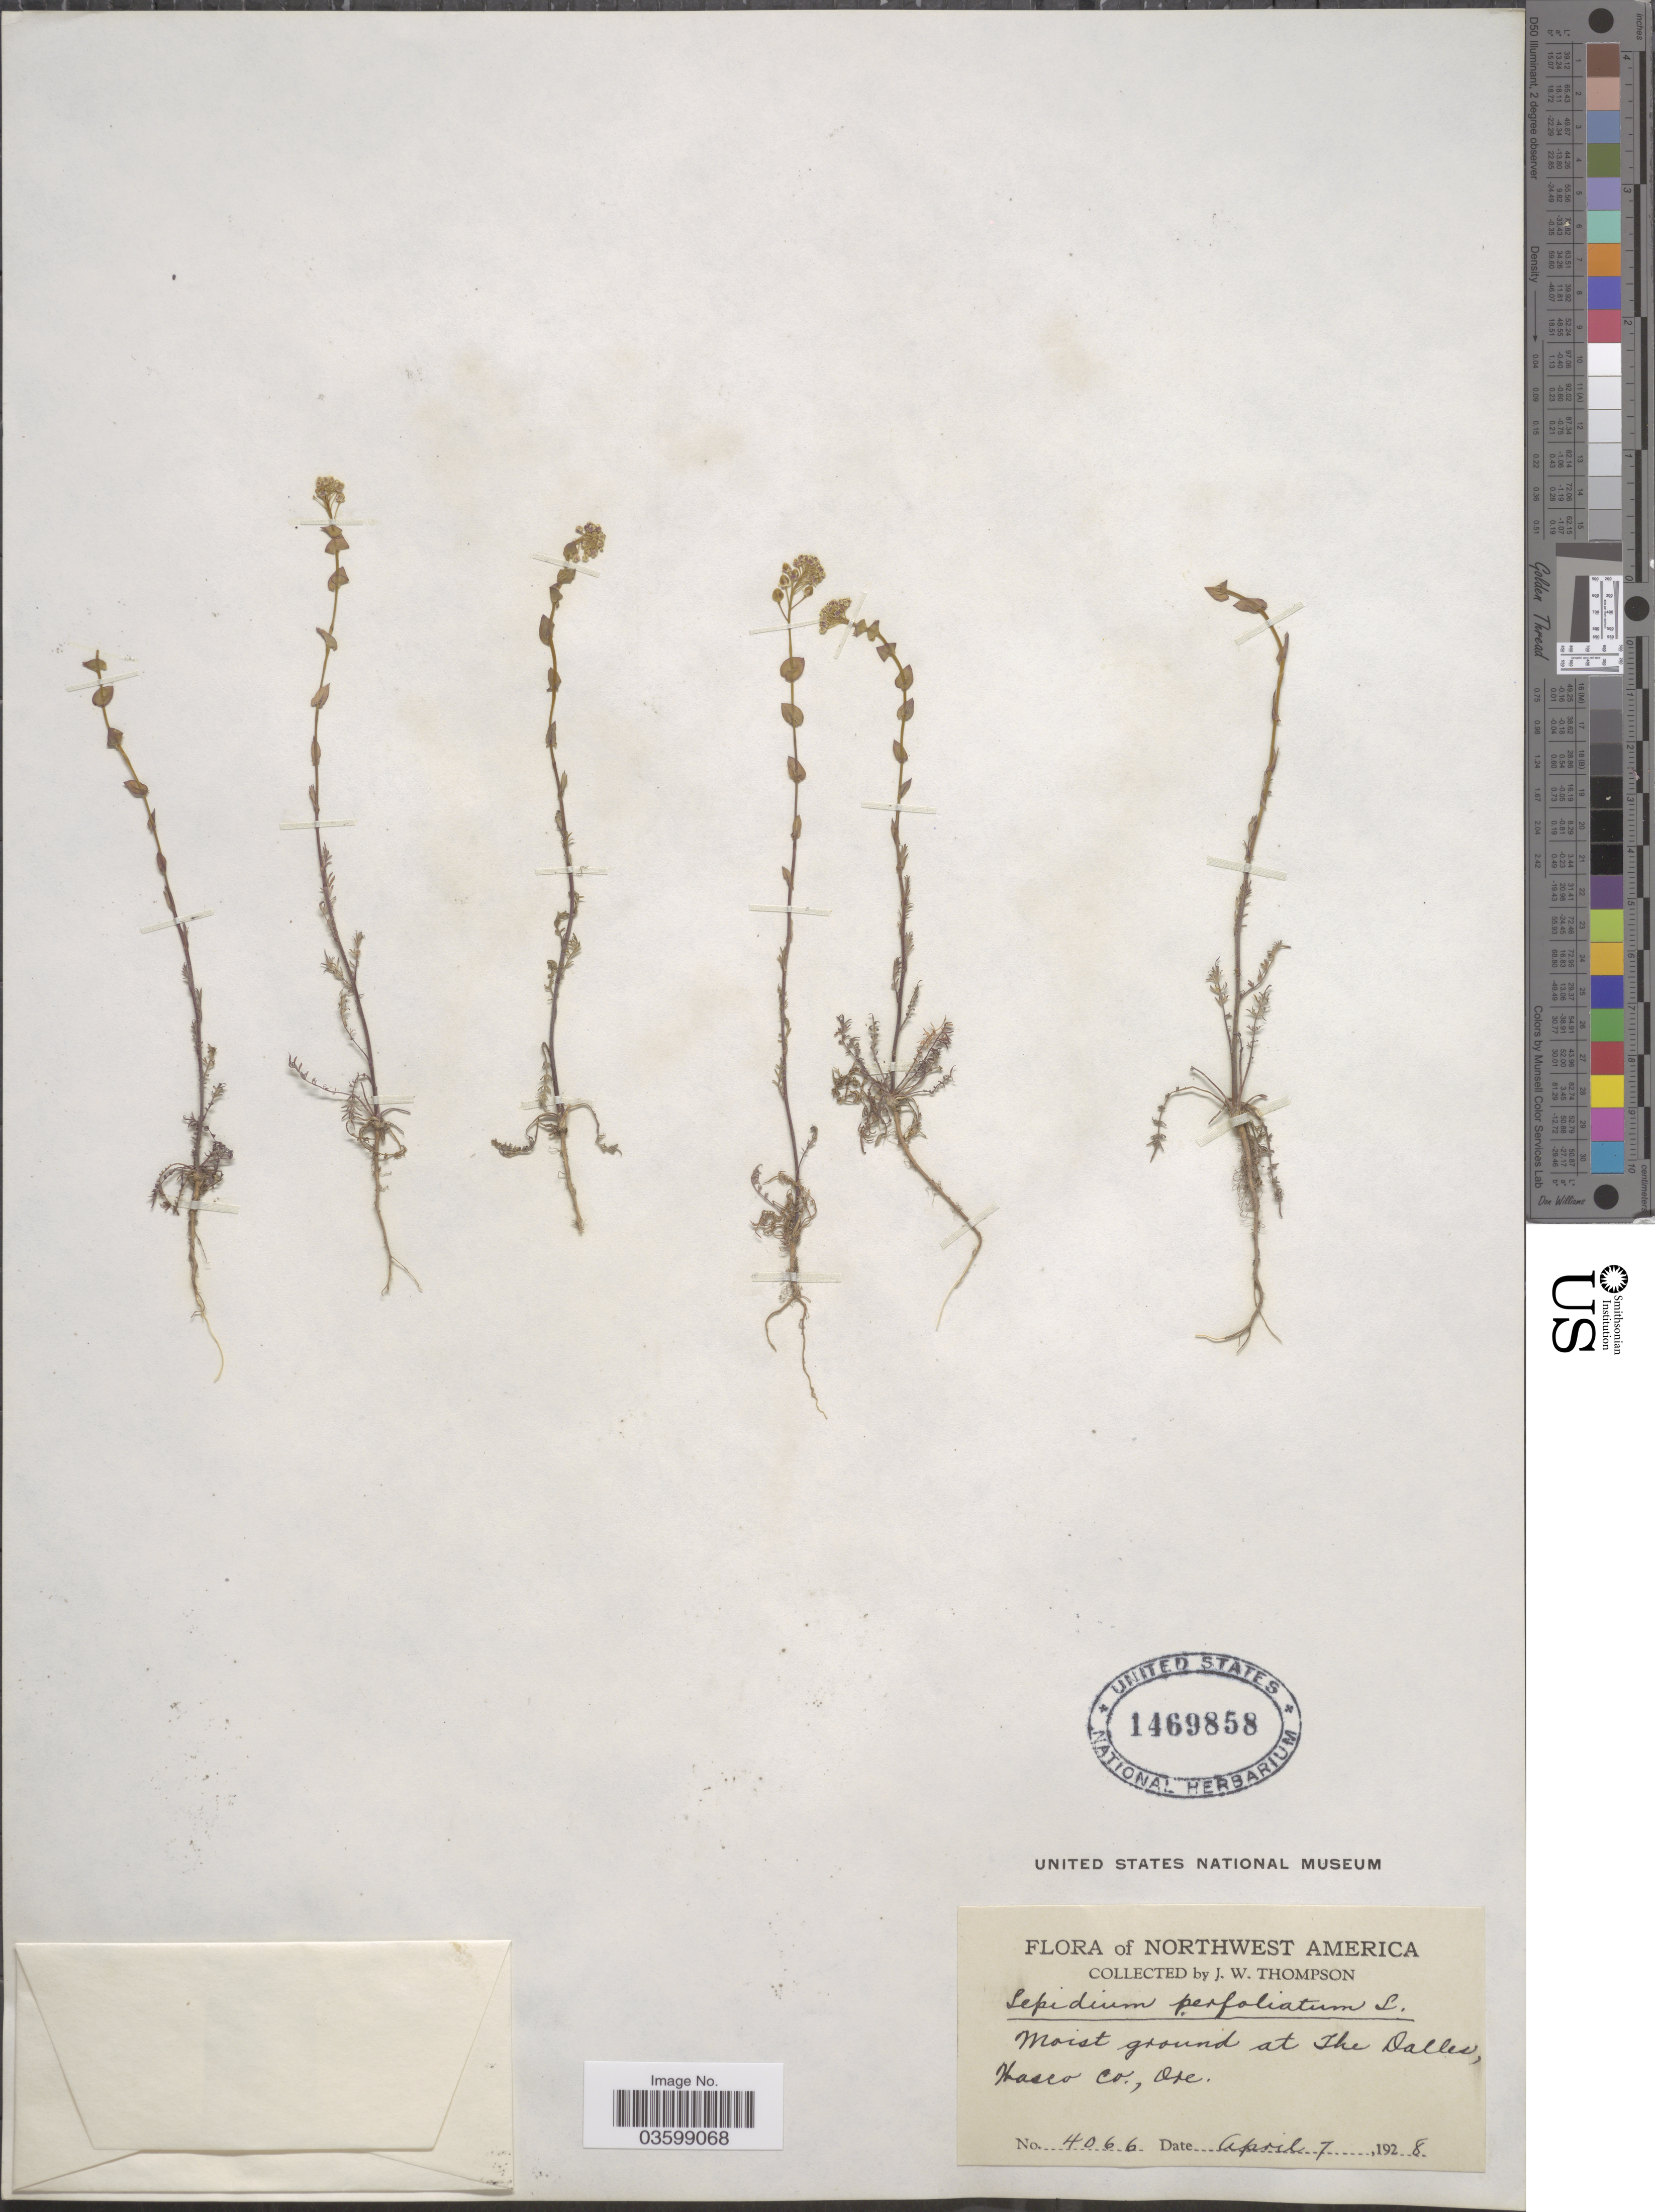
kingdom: Plantae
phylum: Tracheophyta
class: Magnoliopsida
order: Brassicales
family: Brassicaceae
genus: Lepidium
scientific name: Lepidium perfoliatum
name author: L.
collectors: J. Thompson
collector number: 4066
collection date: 1928-04-07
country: United States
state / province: Oregon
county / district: Wasco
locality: Northwest America. Moist ground at The Dalles, Wasco Co.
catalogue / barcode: US 1469858